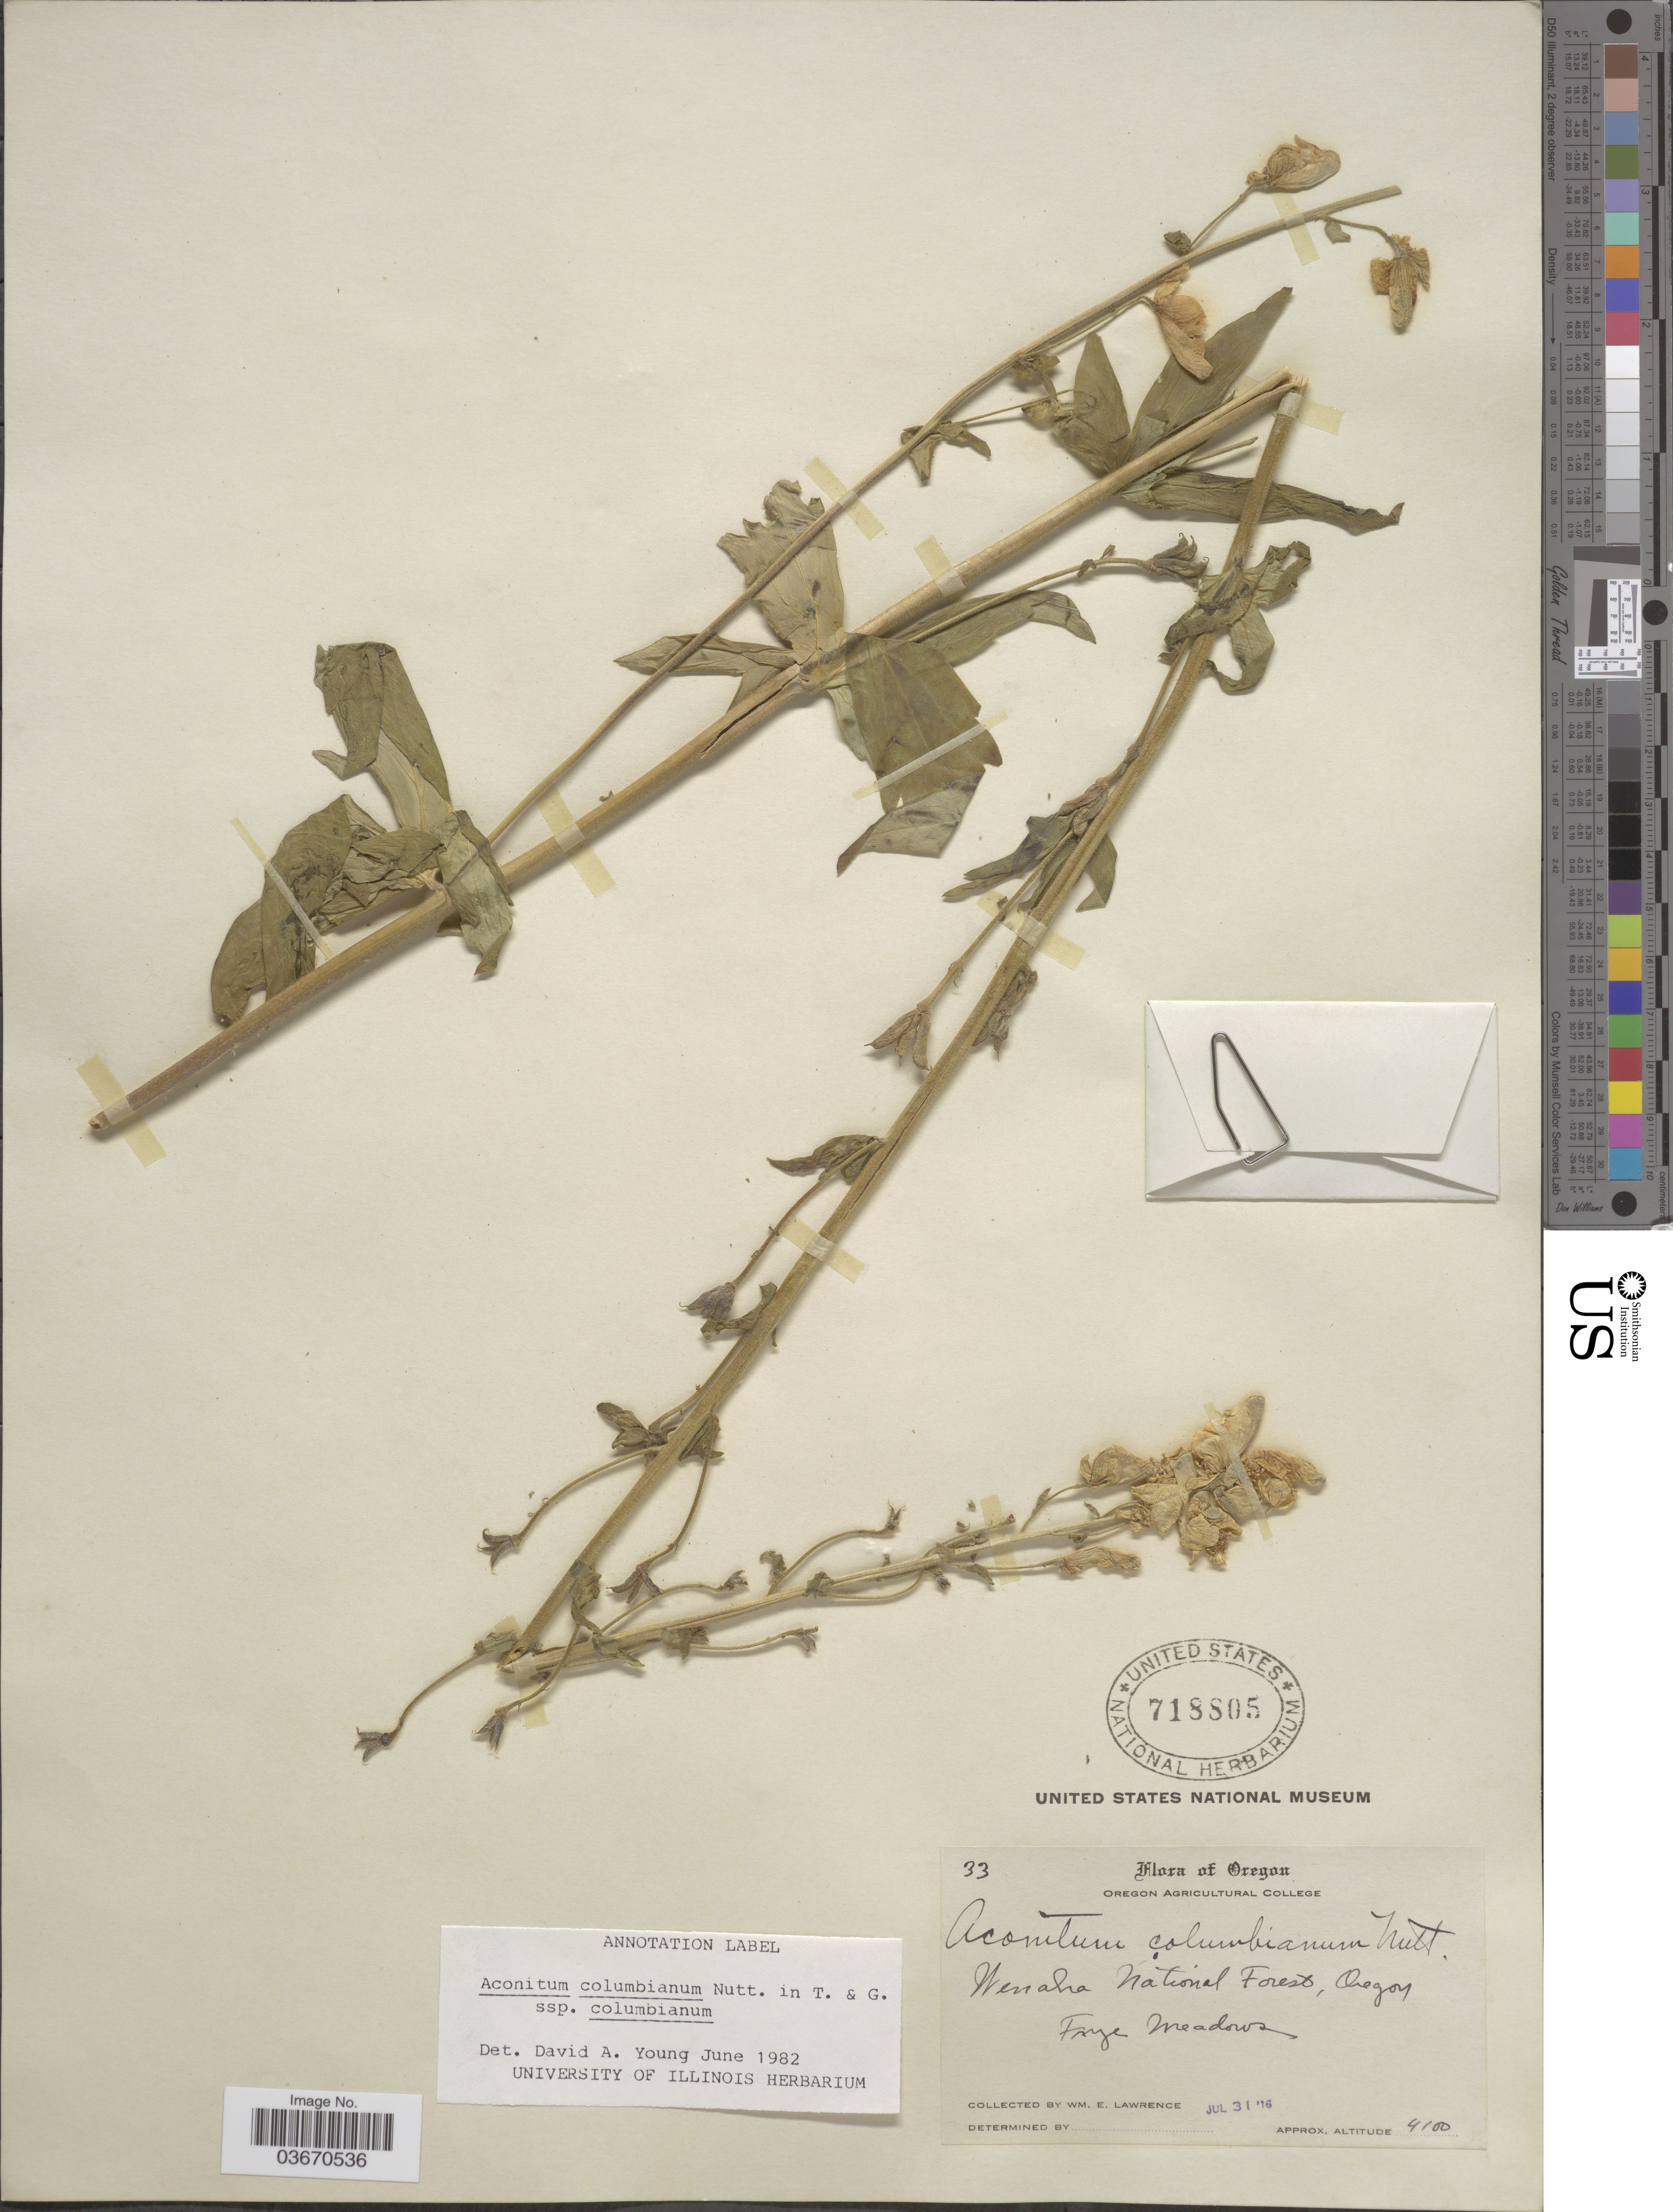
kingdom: Plantae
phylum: Tracheophyta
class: Magnoliopsida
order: Ranunculales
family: Ranunculaceae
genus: Aconitum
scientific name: Aconitum columbianum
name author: Nutt.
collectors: W. Lawrence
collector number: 33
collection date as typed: Transcribed d/m/y: 31/7/16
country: United States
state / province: Oregon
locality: Wenaha National Forest.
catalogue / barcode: US 718805